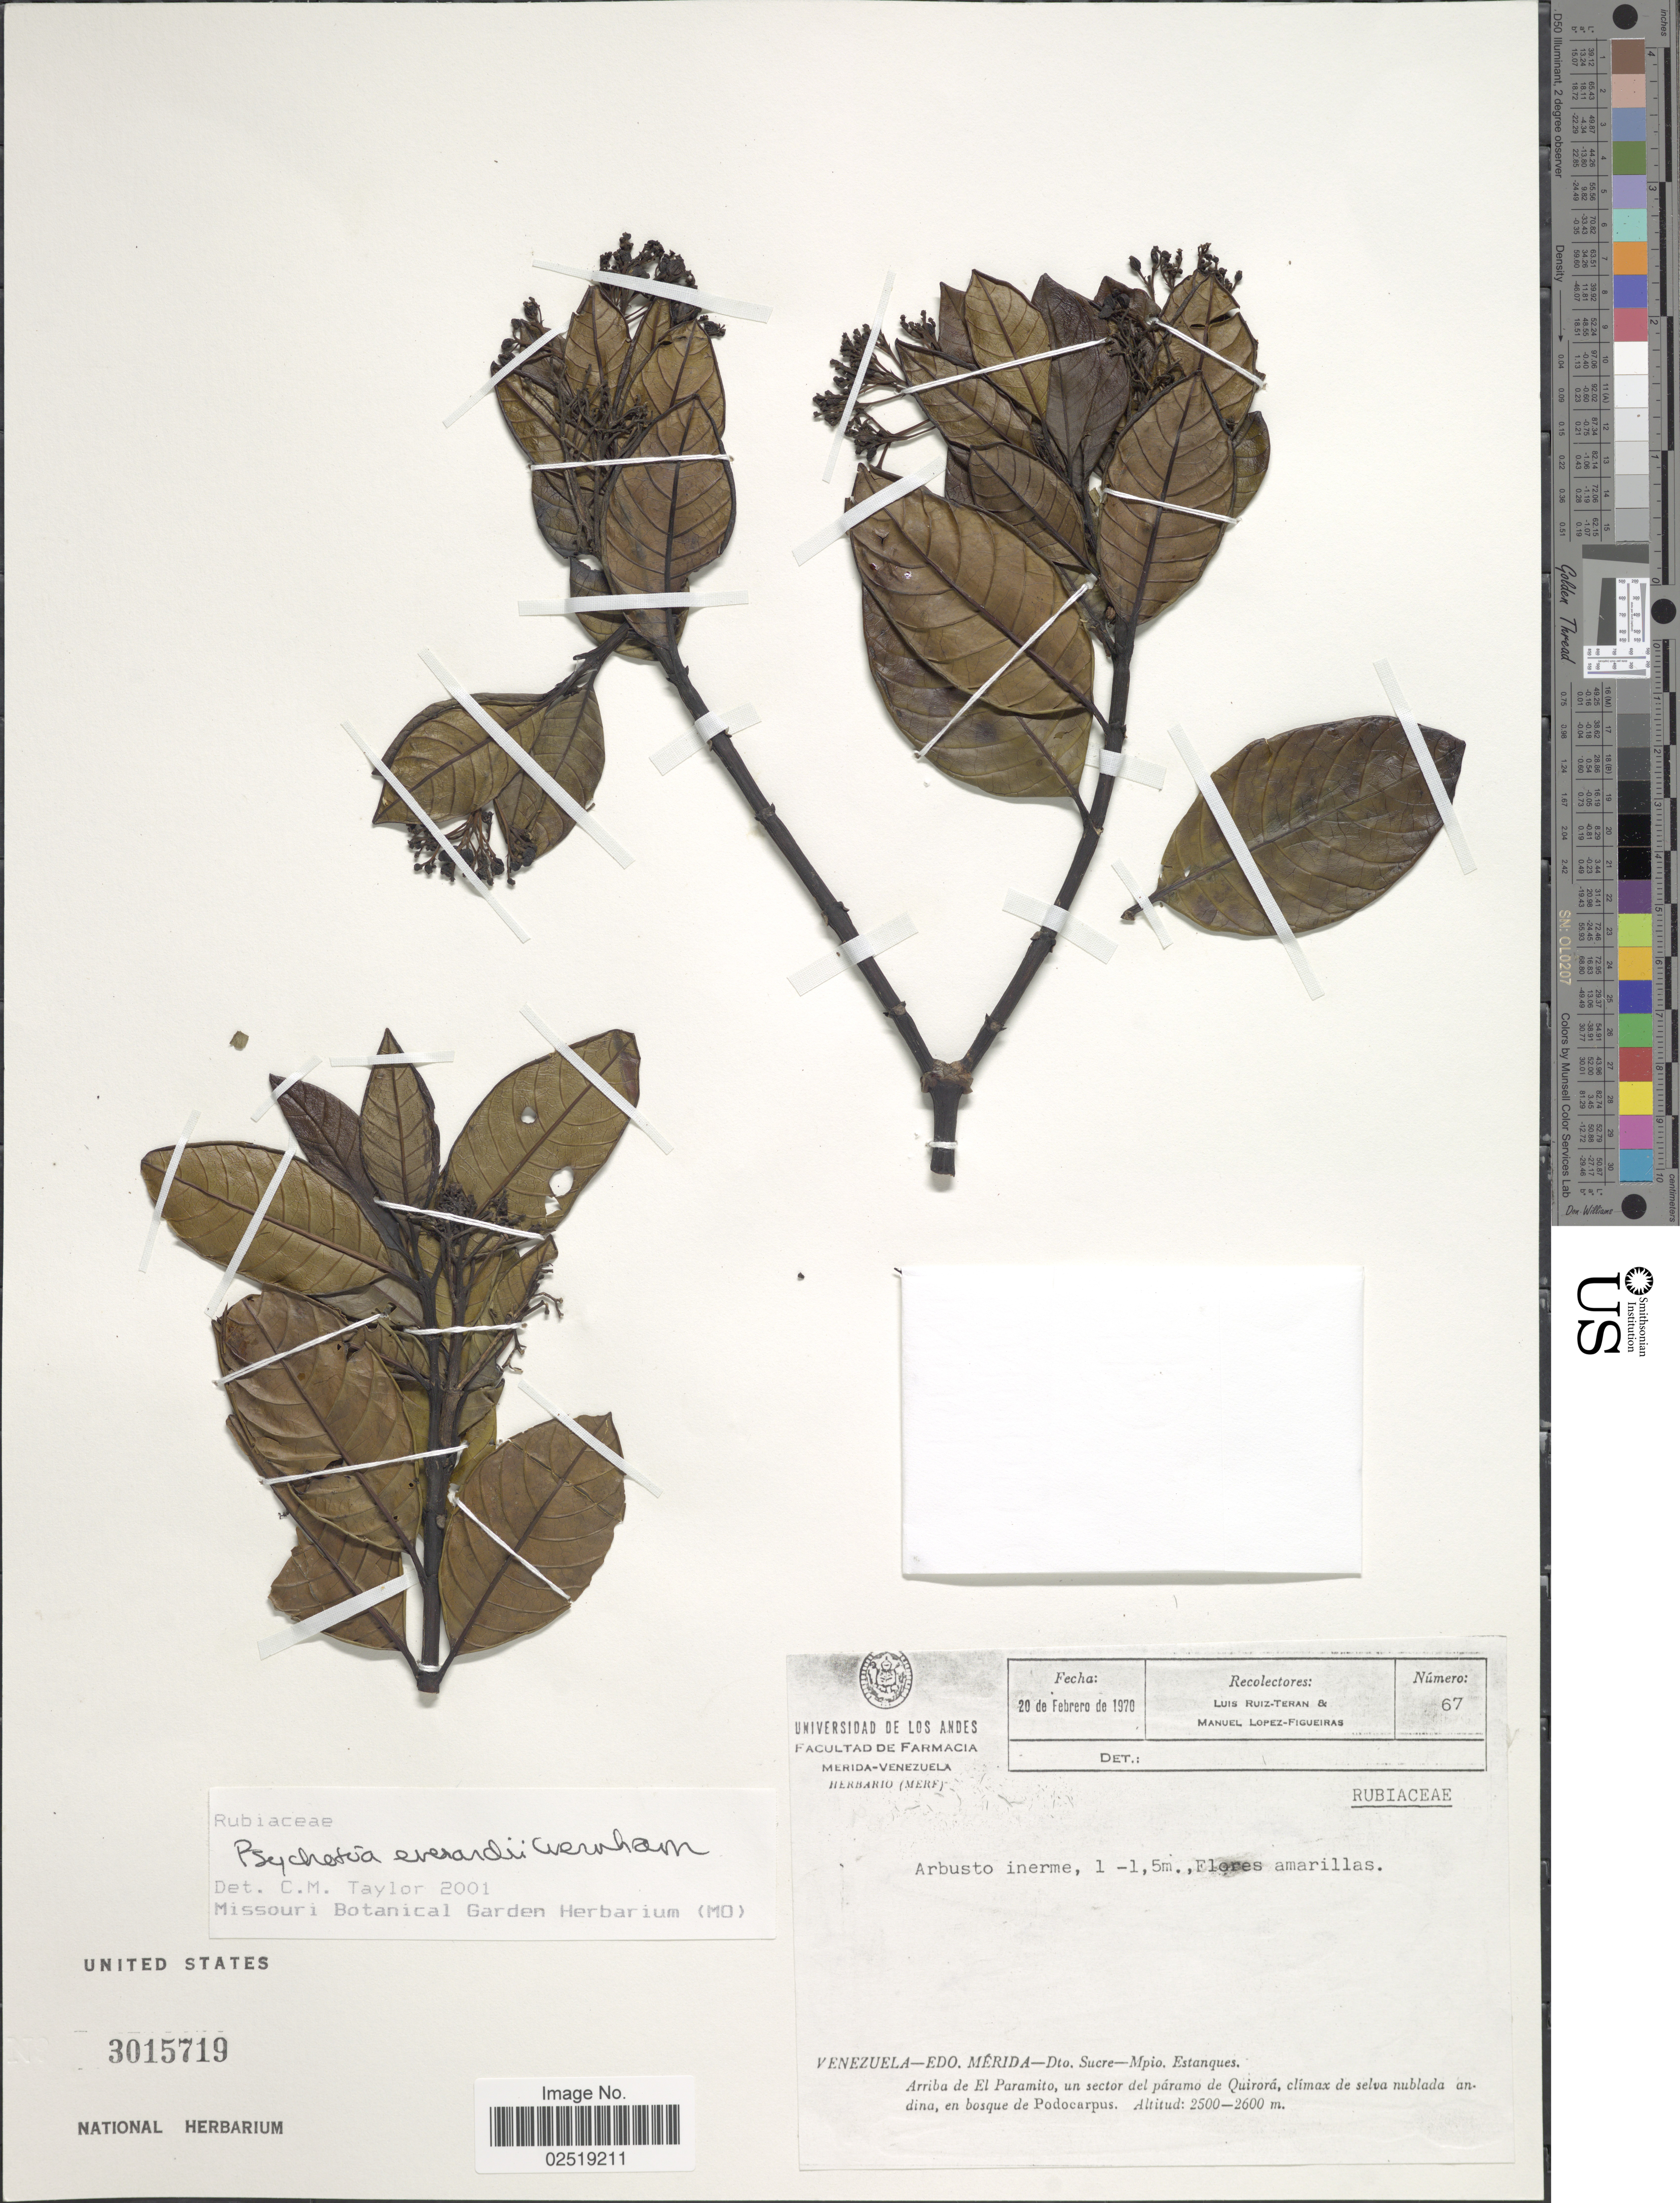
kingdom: Plantae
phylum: Tracheophyta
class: Magnoliopsida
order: Gentianales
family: Rubiaceae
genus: Psychotria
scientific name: Psychotria everardii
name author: Wernham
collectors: L. Teran & M. López Figueiras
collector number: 67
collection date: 1970-02-20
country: Venezuela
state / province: Mérida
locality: Edo. Merida-Dto. Sucre-Mpio. Estanques. Arriba de El Paramito, un sector del paramo de Quirora, climax de selva nublada andina, en bosque de Podocarpus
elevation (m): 2500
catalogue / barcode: US 3015719